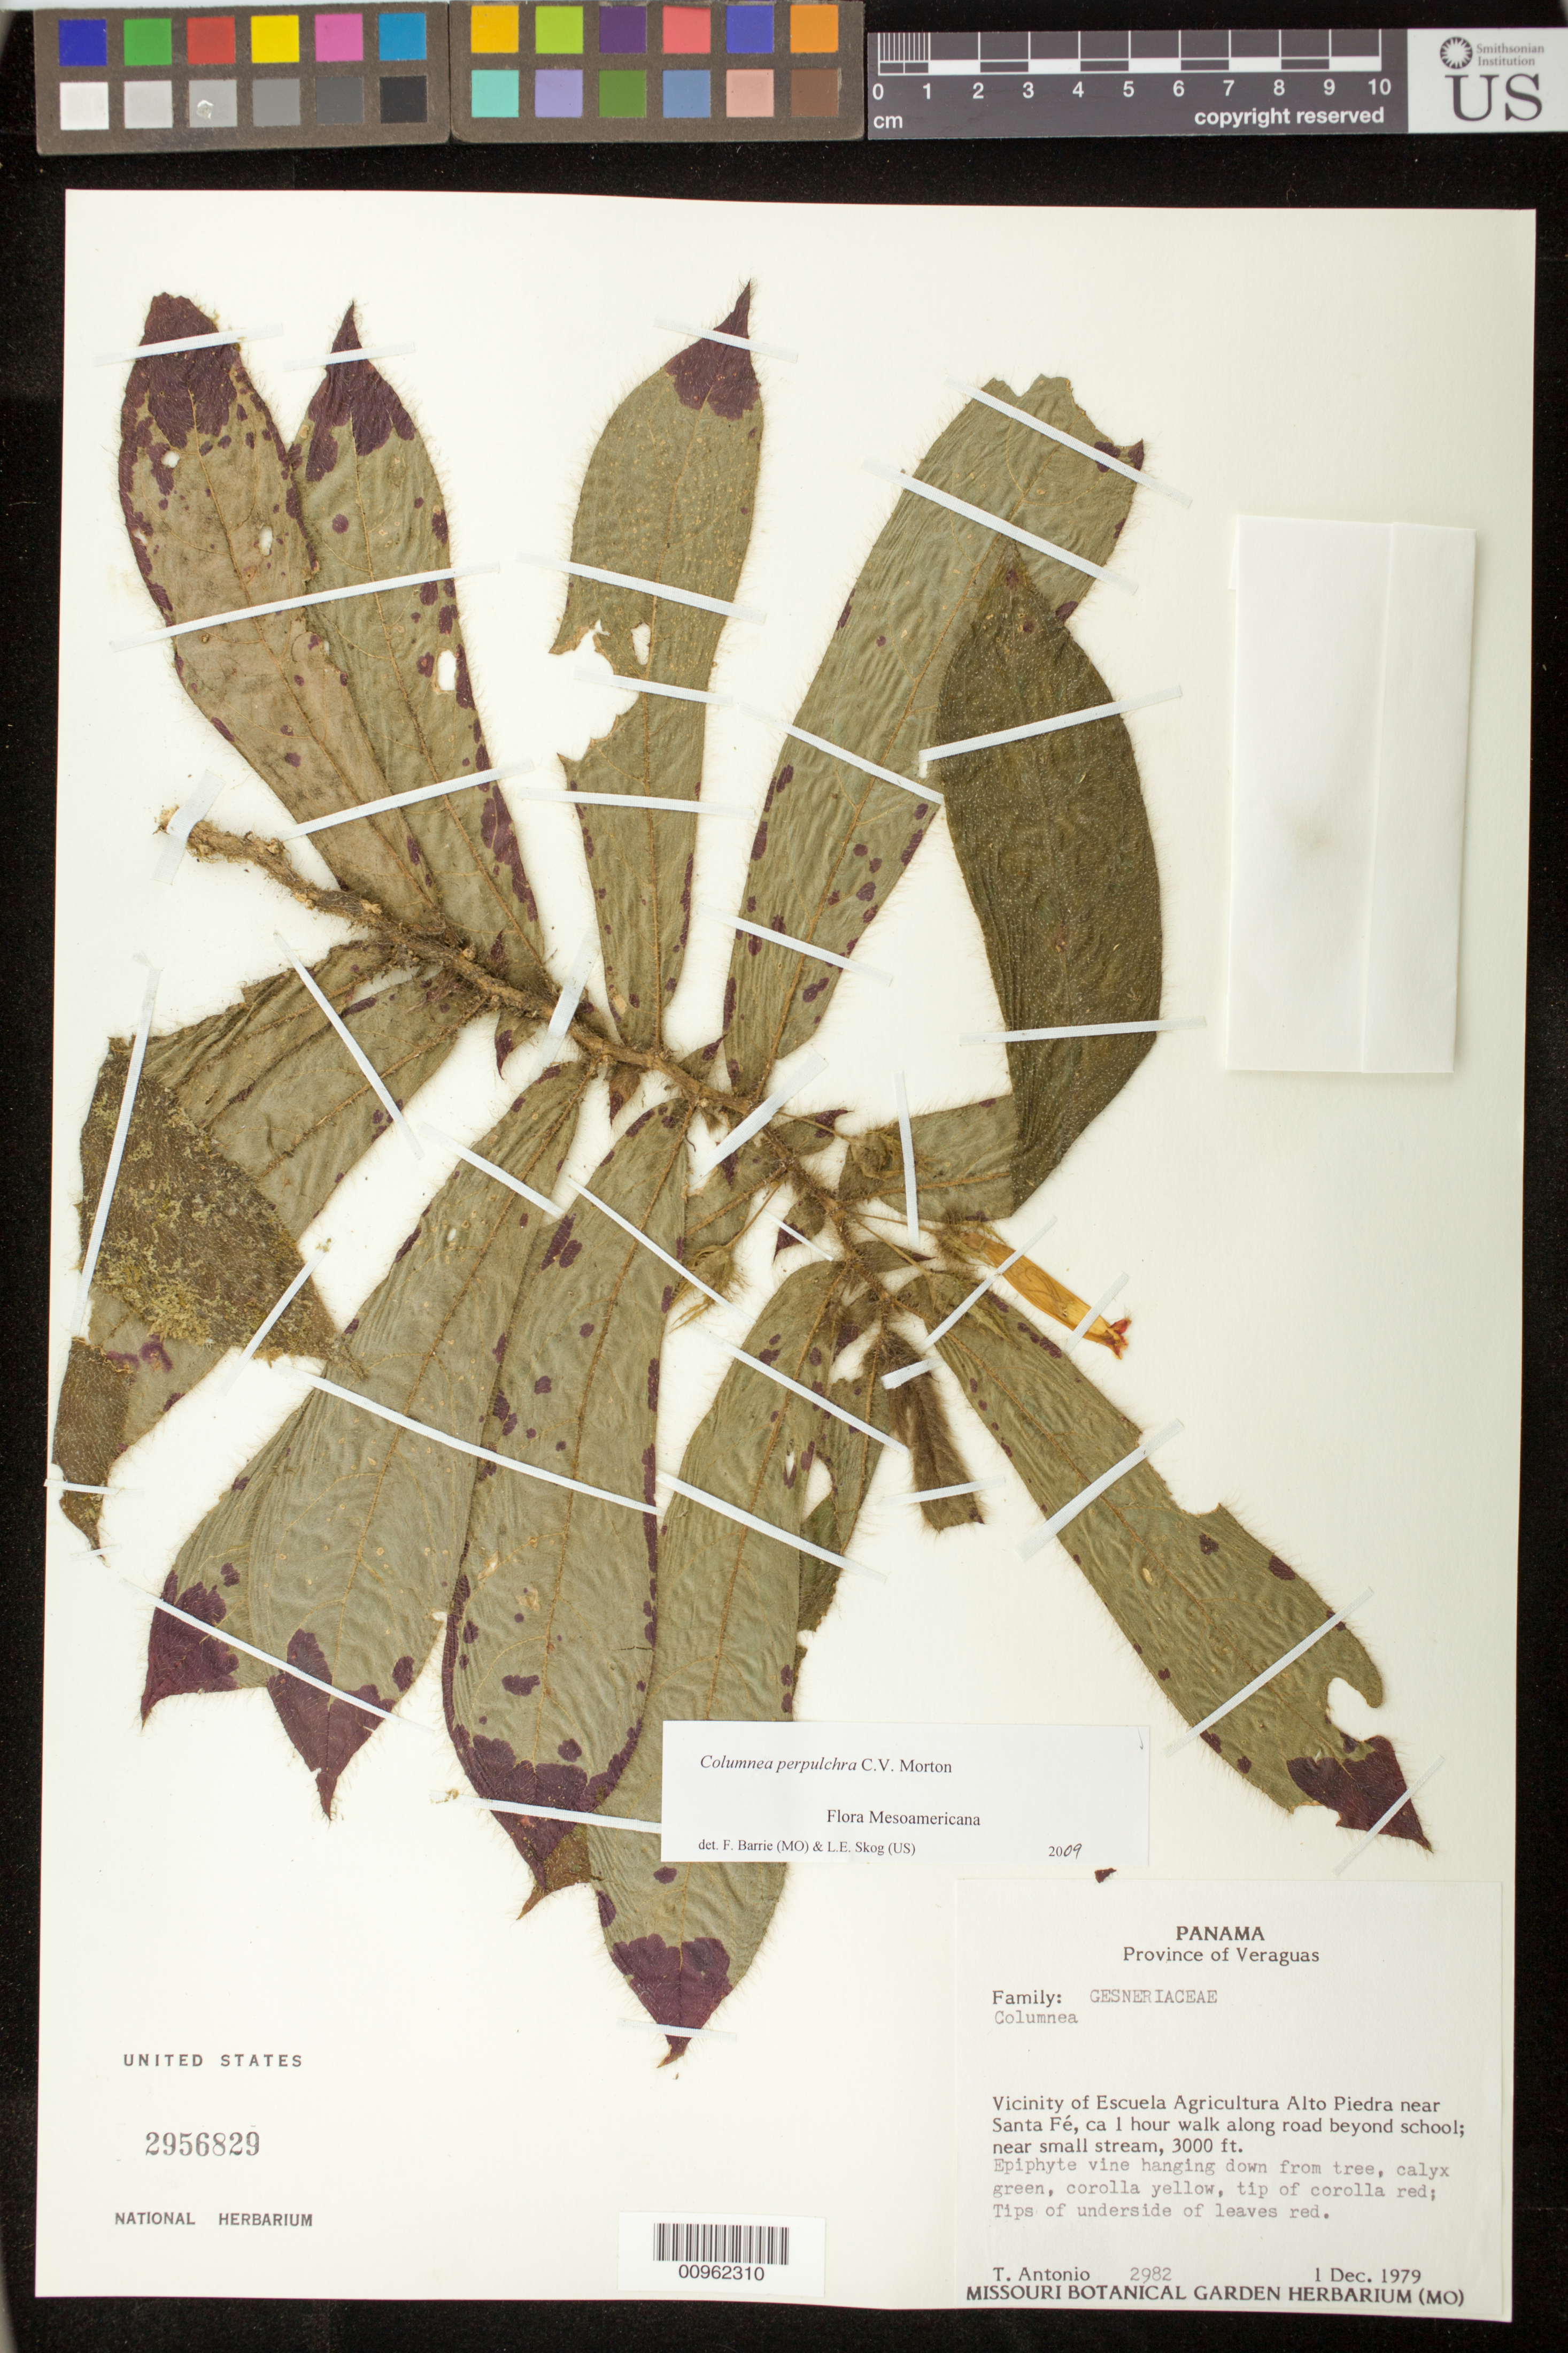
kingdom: Plantae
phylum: Tracheophyta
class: Magnoliopsida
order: Lamiales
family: Gesneriaceae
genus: Columnea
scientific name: Columnea perpulchra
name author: C.V. Morton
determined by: Barrie, F. R.; Skog, Laurence E.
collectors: T. Antonio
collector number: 2982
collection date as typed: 01 Dec 1979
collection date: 1979-12-01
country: Panama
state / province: Veraguas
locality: Vicinity of Escuela agricultura Alto Piedra near Santa Fe, ca. 1 hr walk along road beyond school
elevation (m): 914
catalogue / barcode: US 2956829